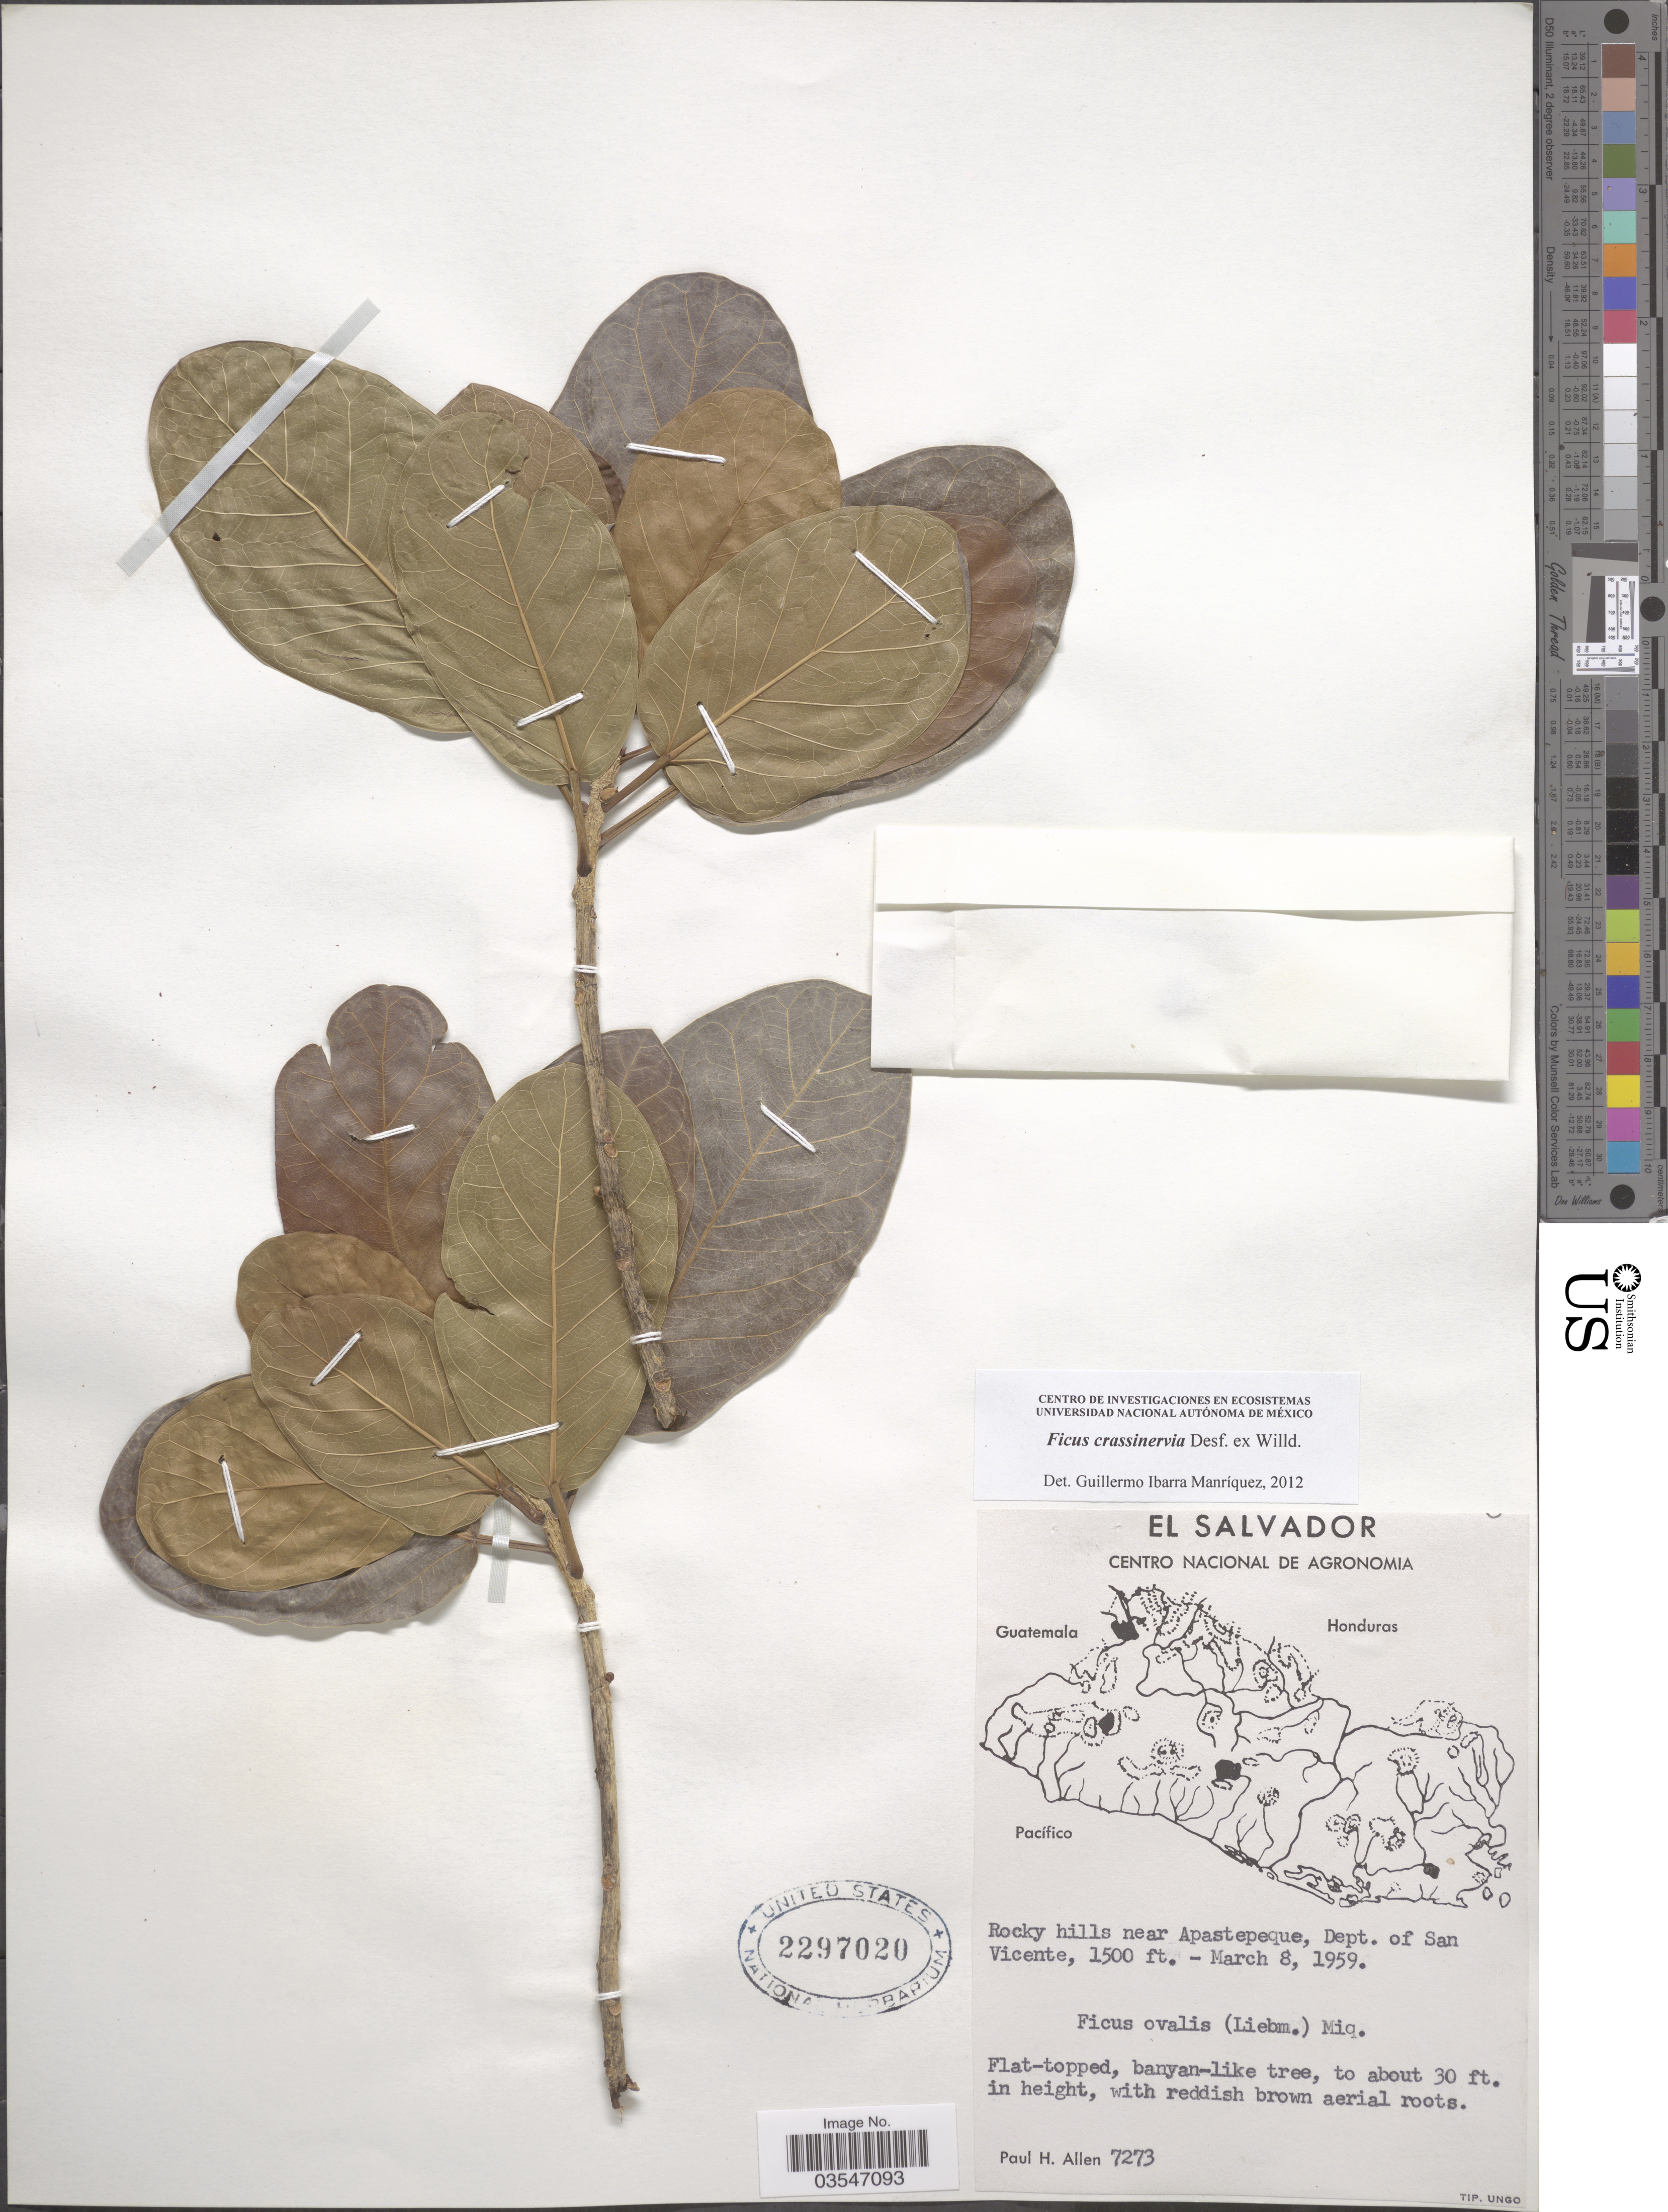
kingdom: Plantae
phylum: Tracheophyta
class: Magnoliopsida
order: Rosales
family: Moraceae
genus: Ficus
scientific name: Ficus crassinervia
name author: Desf. ex Willd.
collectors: P. H. Allen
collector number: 7273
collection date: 1959-03-08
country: El Salvador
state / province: San Vincente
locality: Rocky hills near Apastepeque, Dept. of San Vicente.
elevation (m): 457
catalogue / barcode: US 2297020